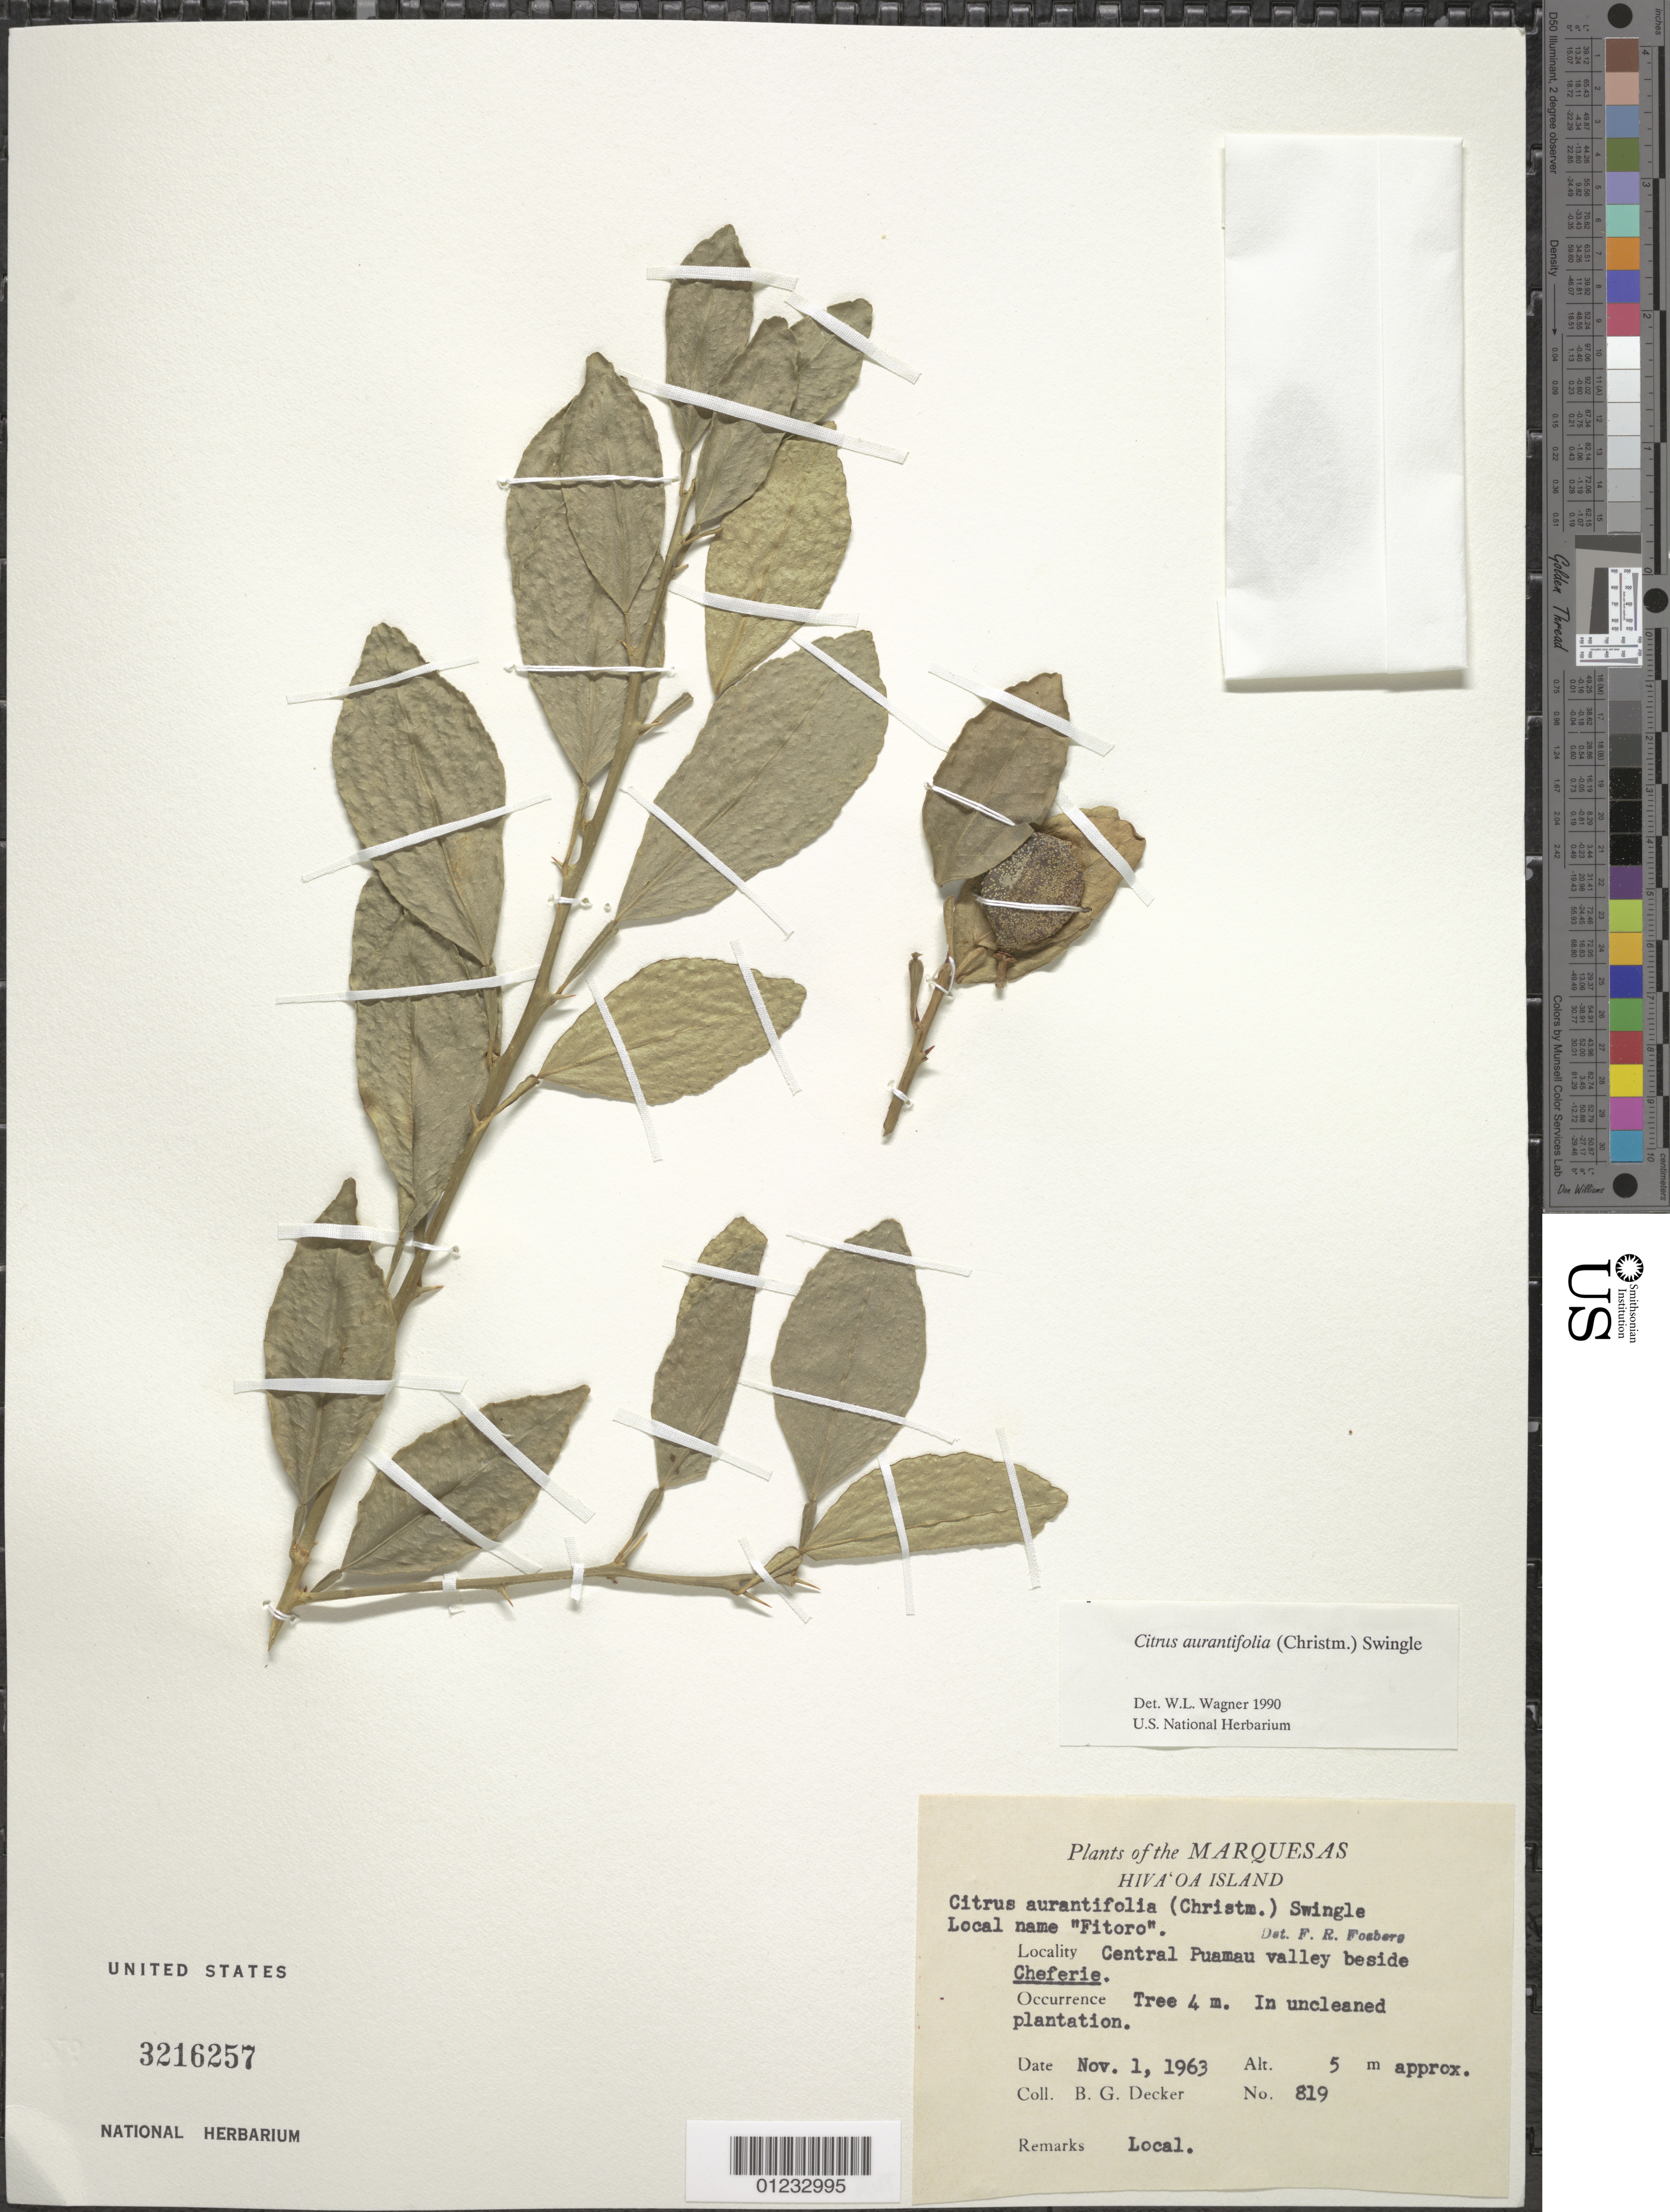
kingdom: Plantae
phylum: Tracheophyta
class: Magnoliopsida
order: Sapindales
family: Rutaceae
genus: Citrus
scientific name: Citrus x aurantifolia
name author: (Christm.) Swingle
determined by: Wagner, W. L., (BOT), Smithsonian Institution - National Museum of Natural History (UNITED STATES)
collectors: B. G. Decker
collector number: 819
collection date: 1963-11-01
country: French Polynesia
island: Hiva Oa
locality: central Puamau Valley beside Cheferie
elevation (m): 5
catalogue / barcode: US 3216257